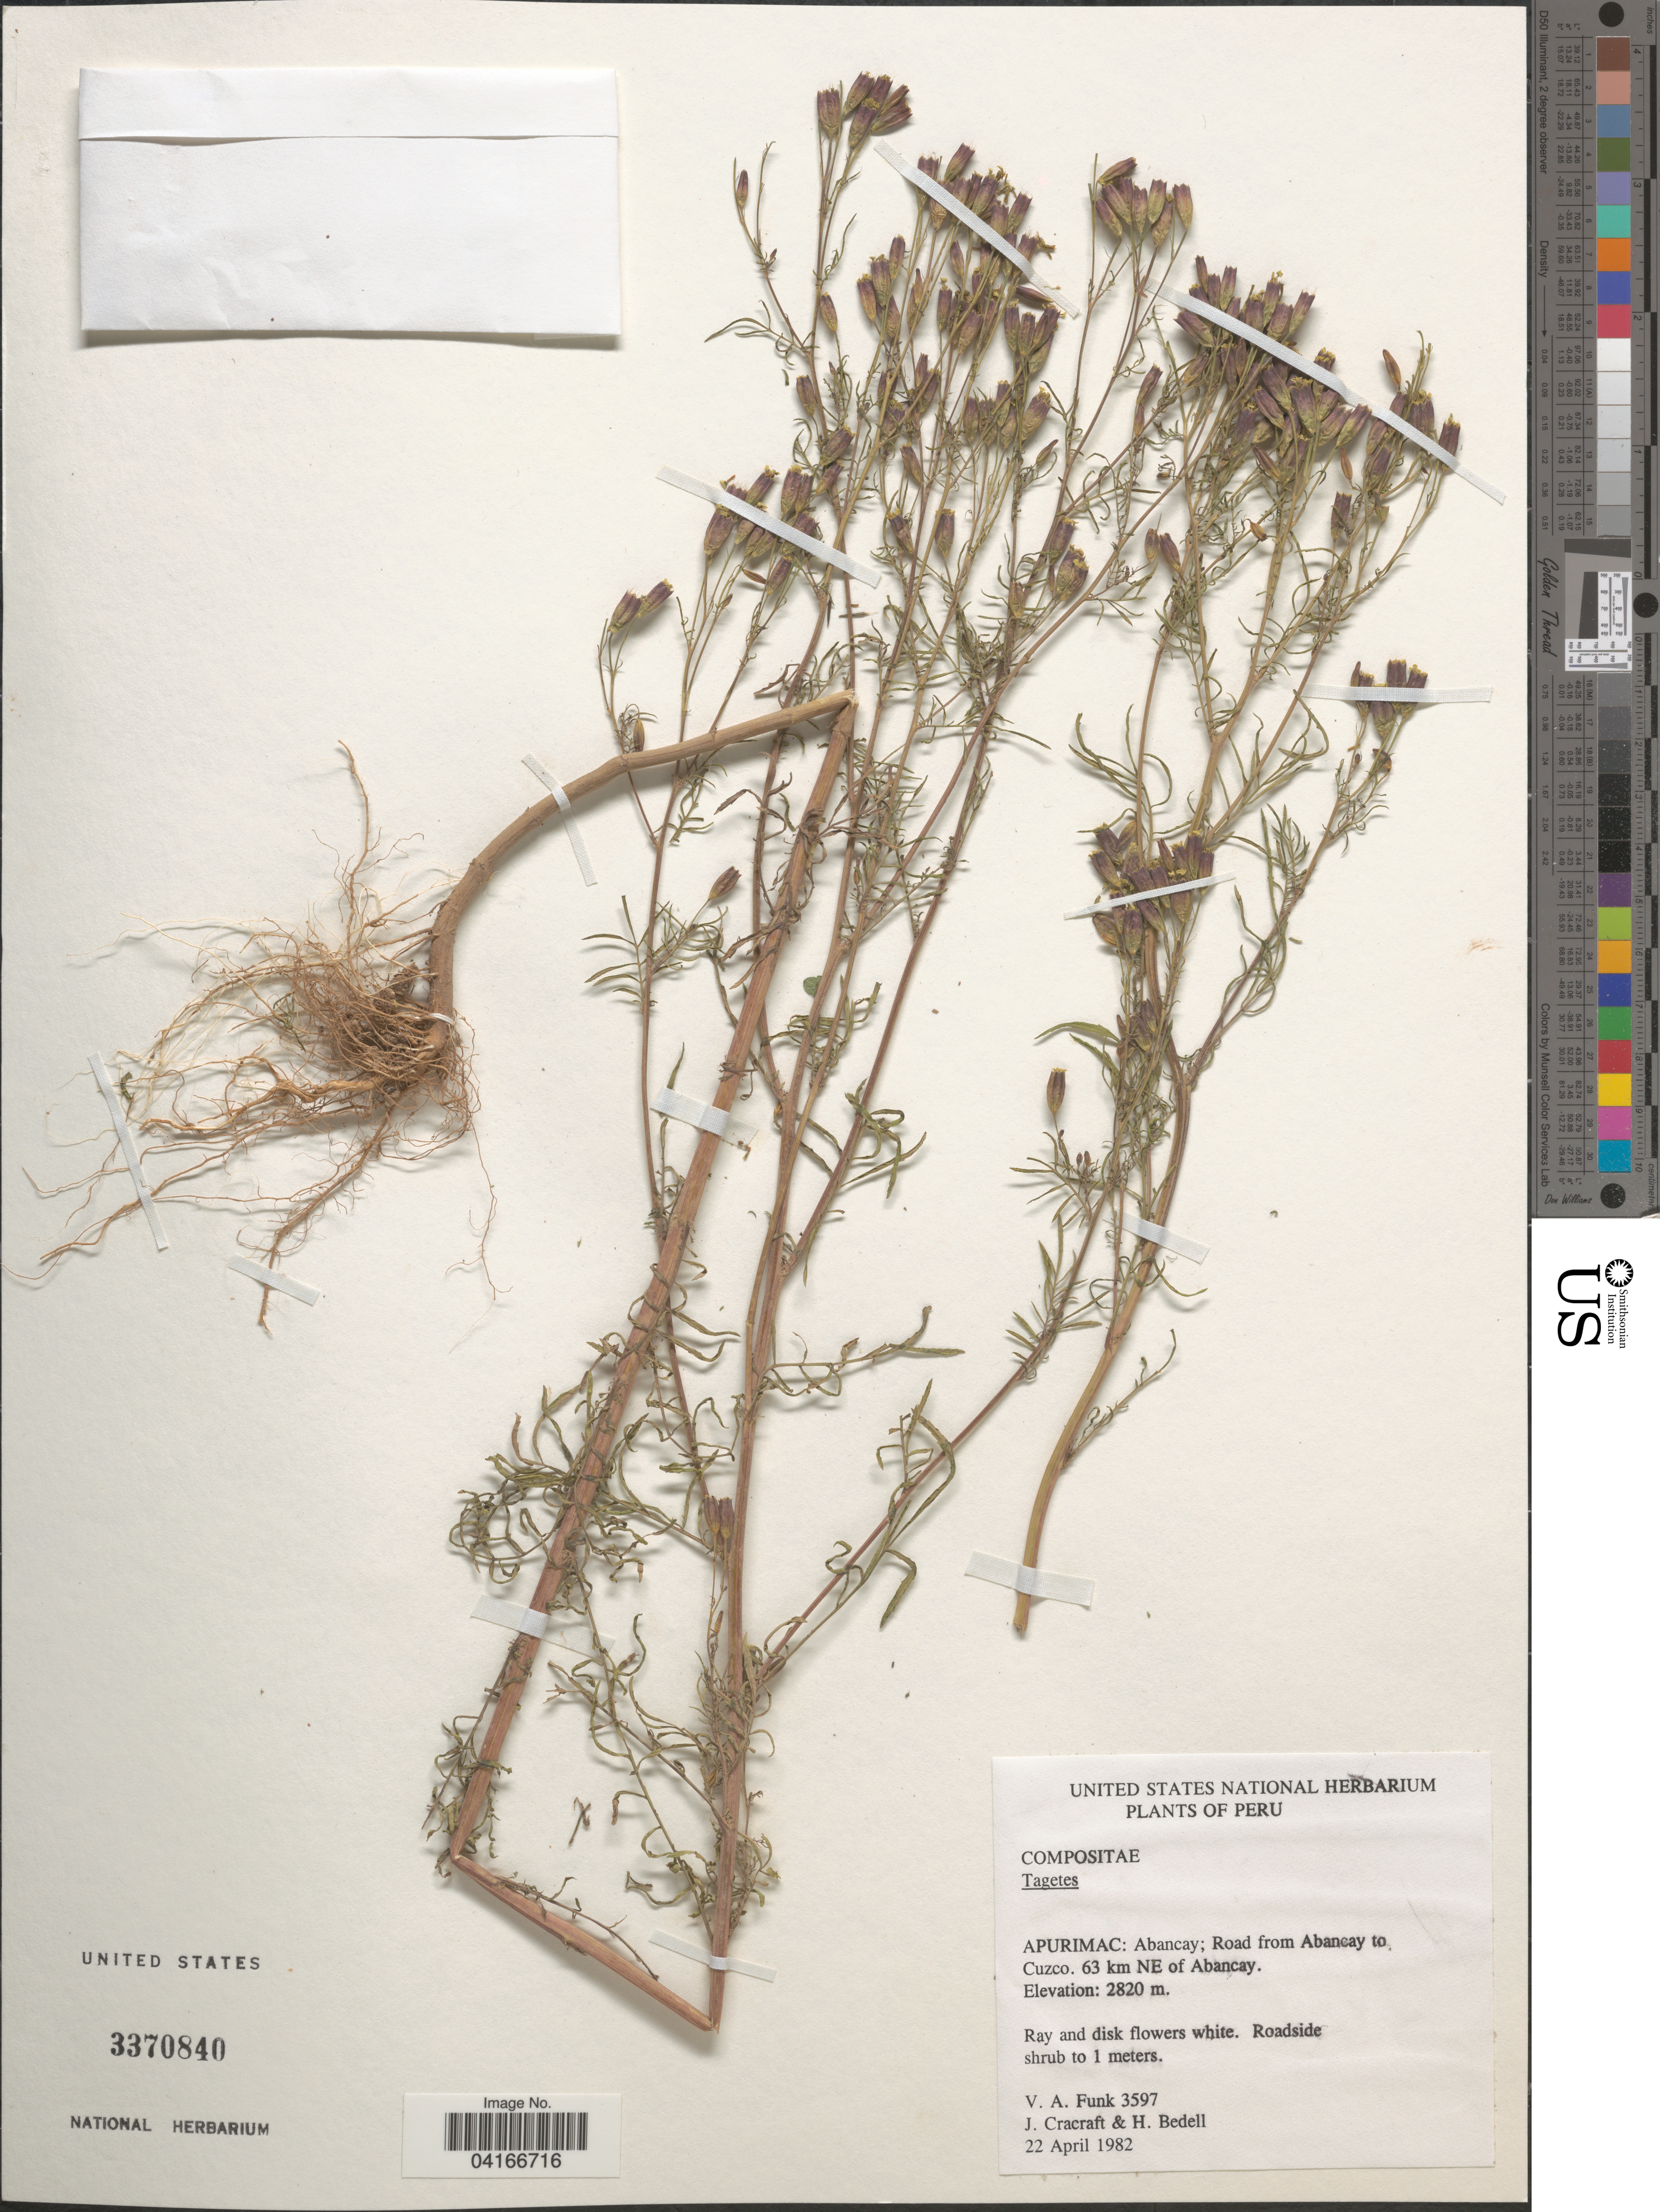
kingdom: Plantae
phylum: Tracheophyta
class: Magnoliopsida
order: Asterales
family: Asteraceae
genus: Tagetes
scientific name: Tagetes sp.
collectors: V. Funk, J. L. Cracraft & H. Bedell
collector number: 3597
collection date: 1982-04-22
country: Peru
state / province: Apurimac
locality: Abancay; Road from Abancay to Cuzco. 63 km NE of Abancay.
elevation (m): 2820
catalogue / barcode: US 3370840